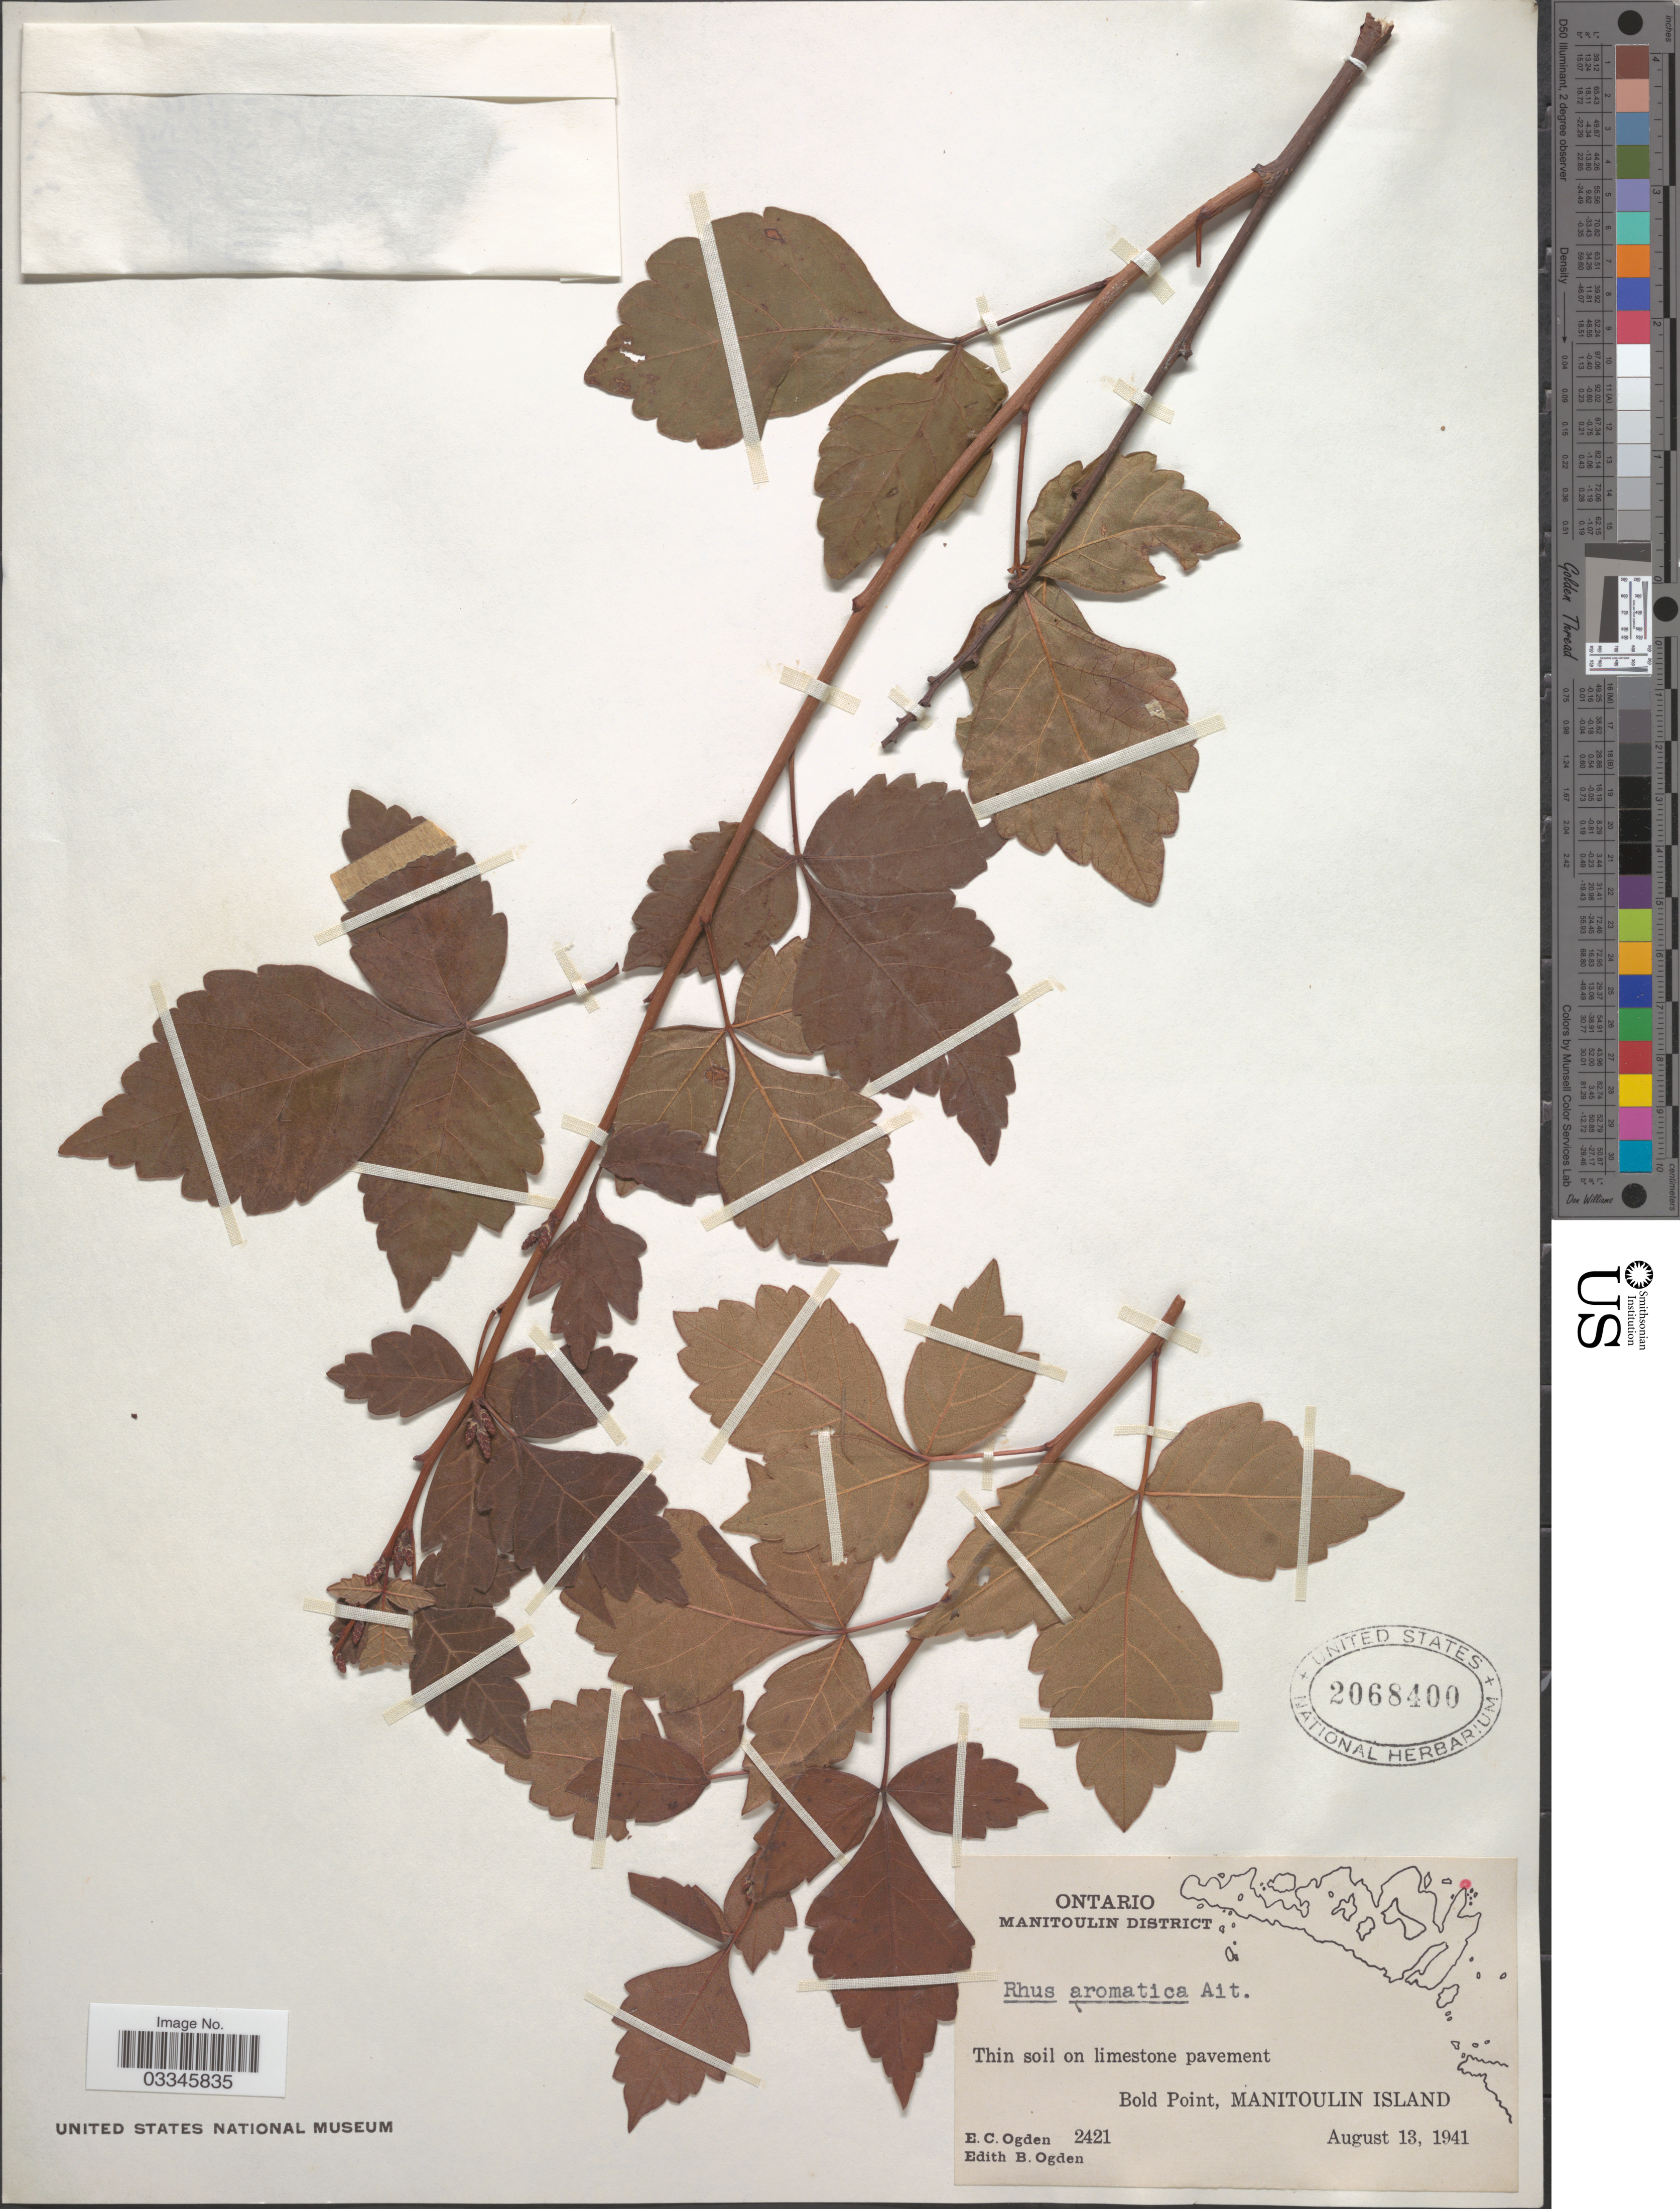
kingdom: Plantae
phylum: Tracheophyta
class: Magnoliopsida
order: Sapindales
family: Anacardiaceae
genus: Rhus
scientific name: Rhus crenata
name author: Thunb.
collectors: E. Ogden & E. Ogden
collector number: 2421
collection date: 1941-08-13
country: Canada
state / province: Ontario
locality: Manitoulin District. Bold Point, Manitoulin Island.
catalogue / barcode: US 2068400